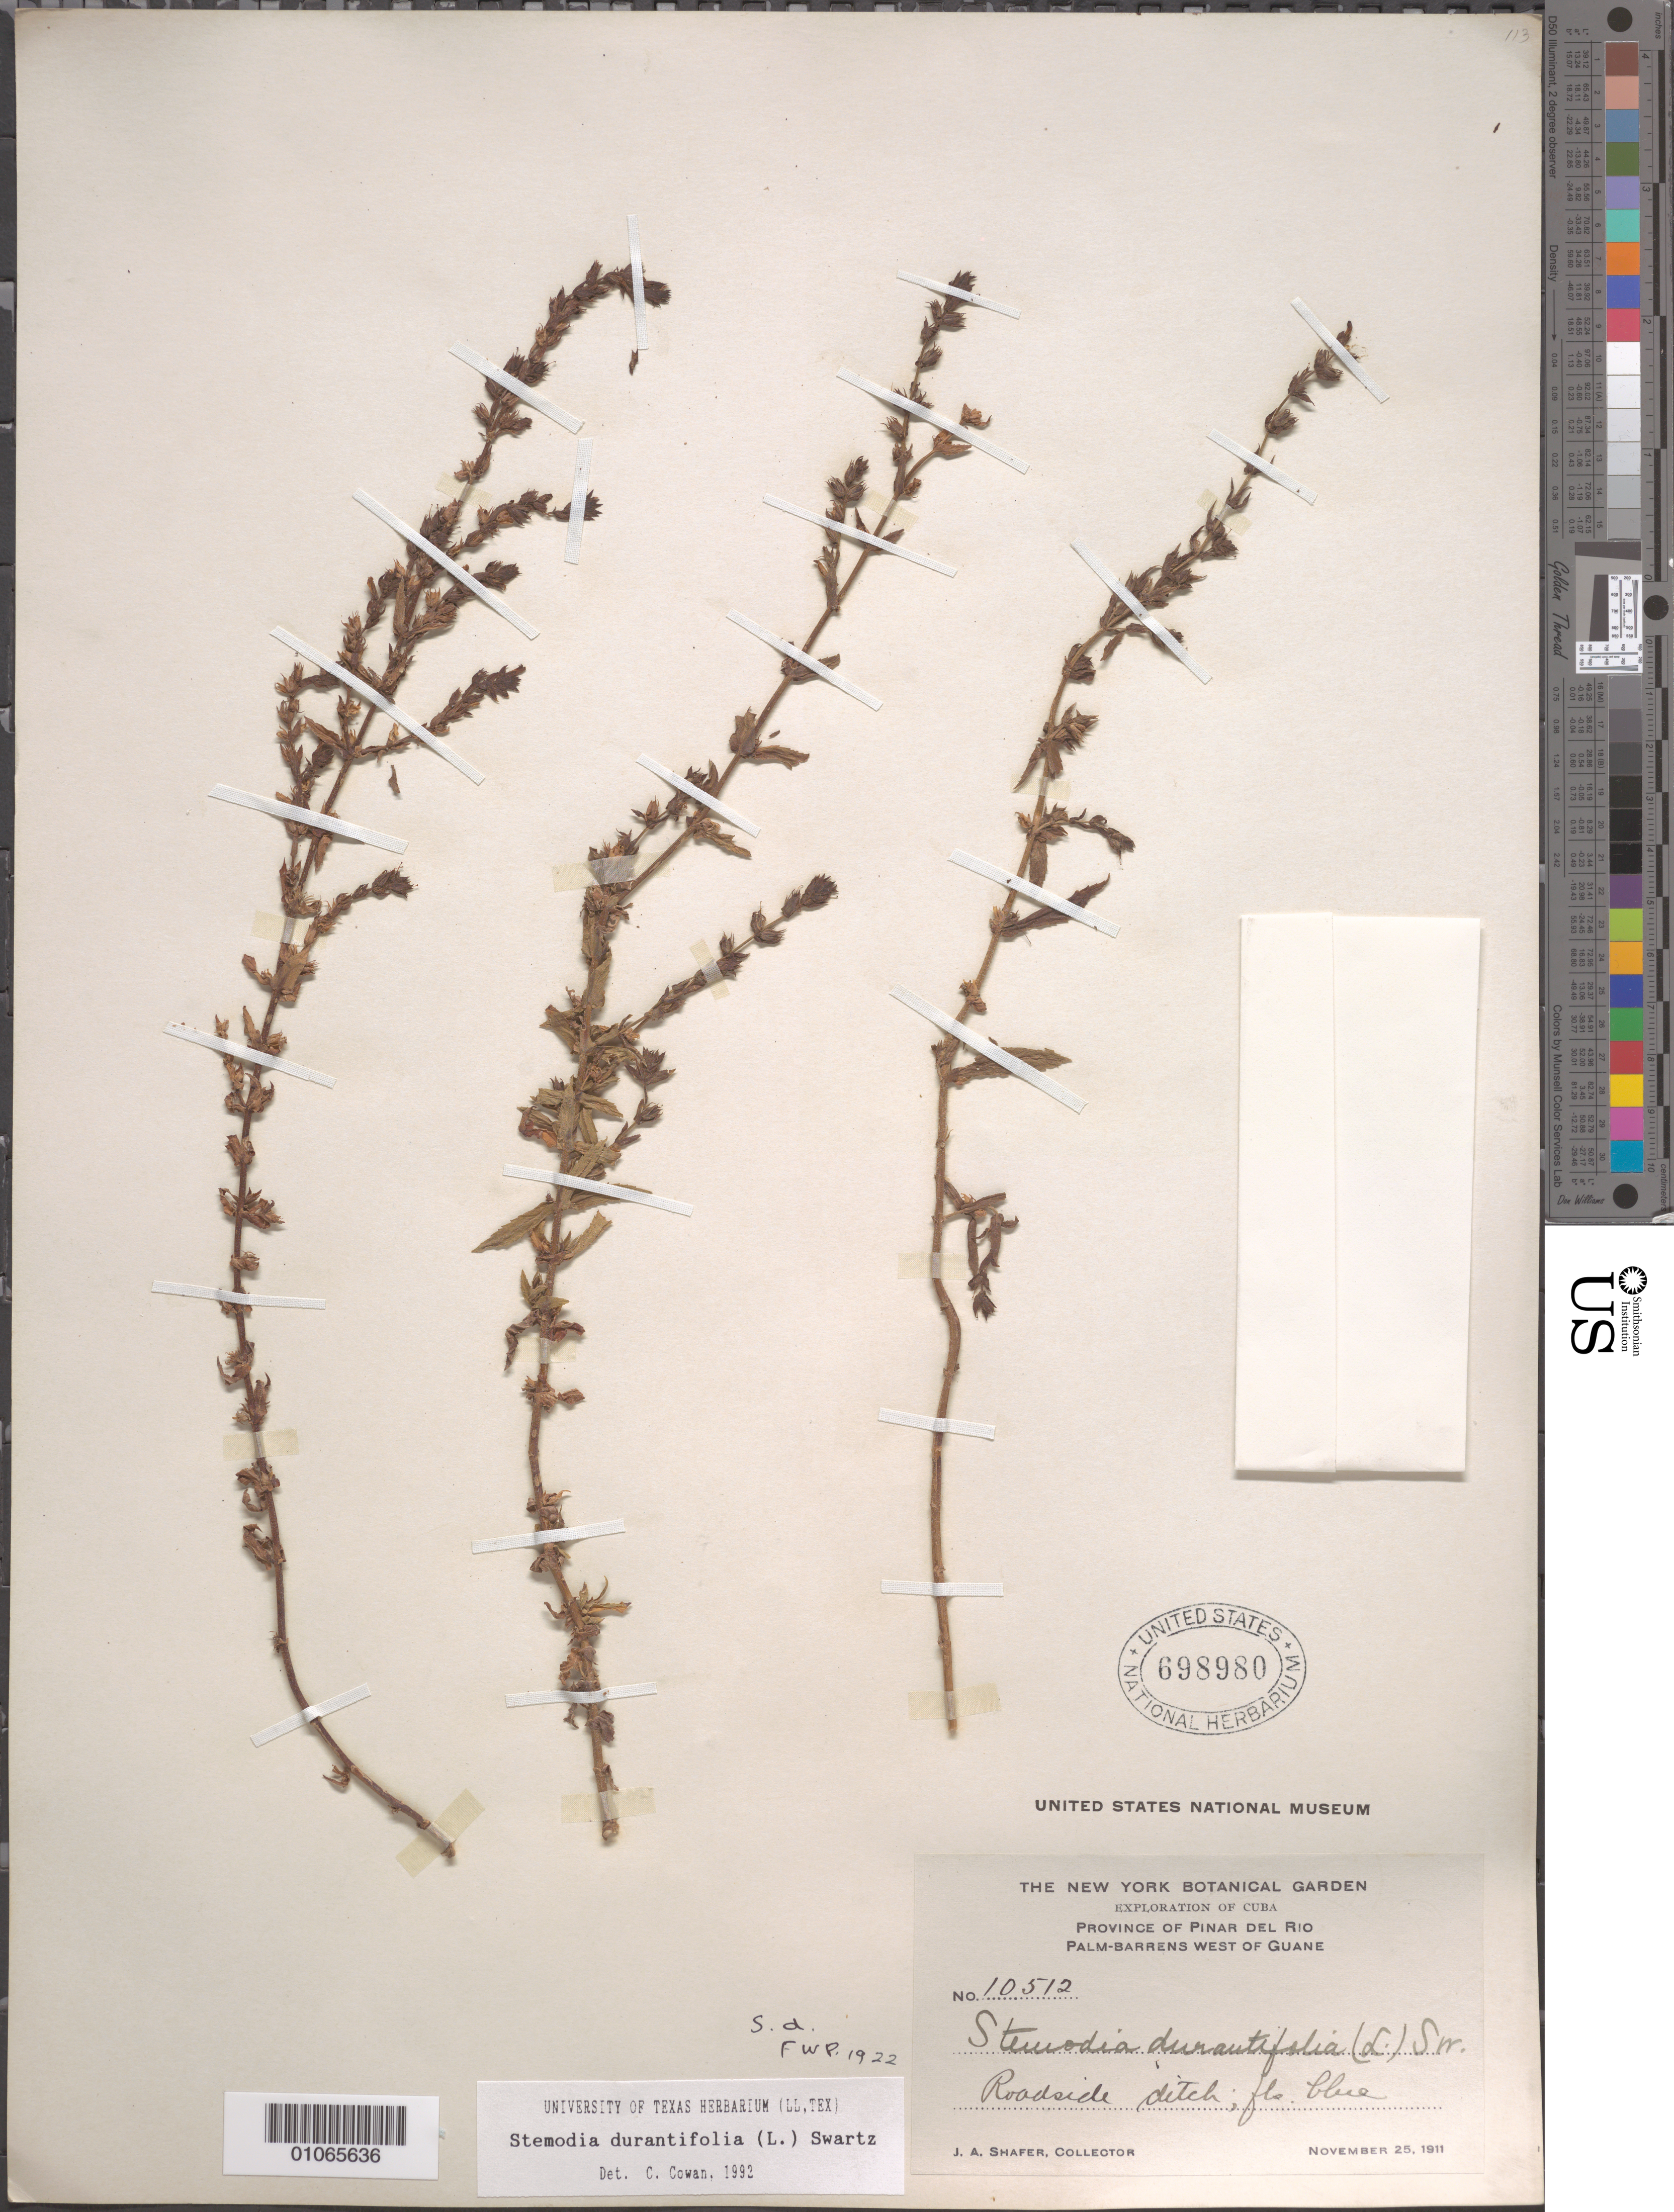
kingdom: Plantae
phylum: Tracheophyta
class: Magnoliopsida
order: Lamiales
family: Plantaginaceae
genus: Stemodia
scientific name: Stemodia durantifolia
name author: (L.) Sw.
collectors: J. A. Shafer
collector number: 10512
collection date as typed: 25 Nov 1911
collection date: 1911-11-25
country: Cuba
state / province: Pinar del Rio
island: Cuba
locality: Palm-barrens west of Guane, roadside ditch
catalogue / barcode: US 698980